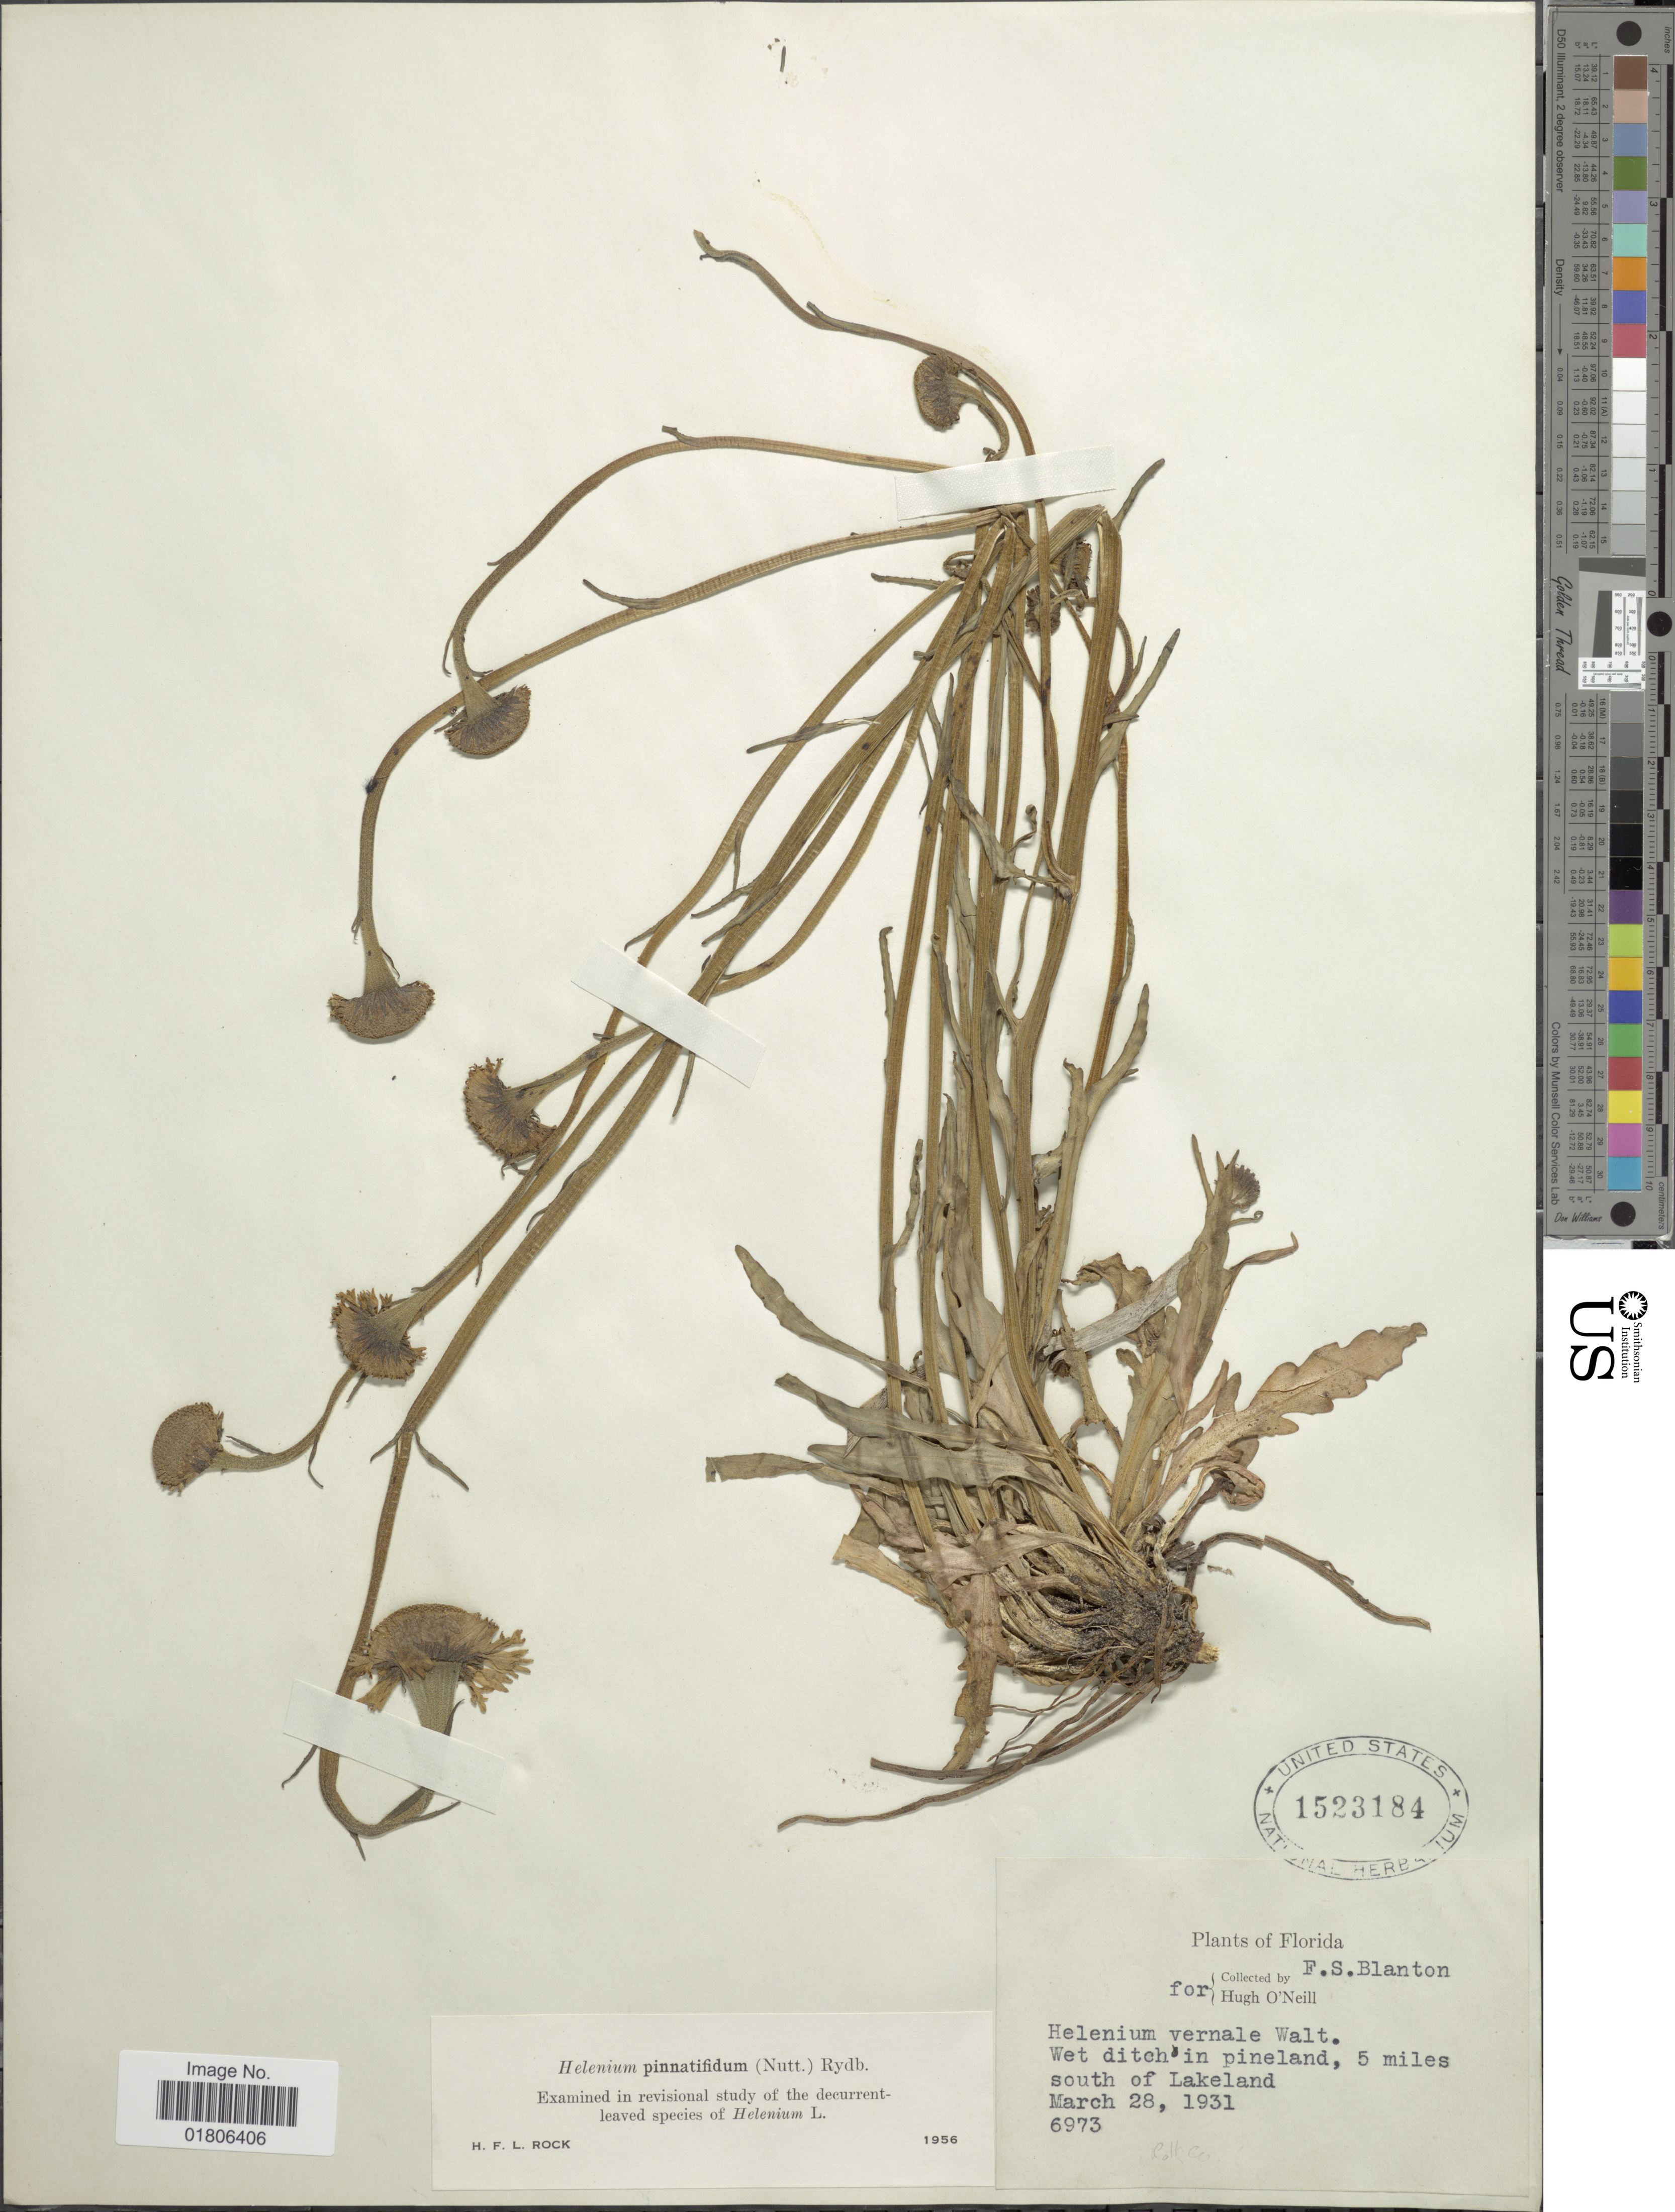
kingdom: Plantae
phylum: Tracheophyta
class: Magnoliopsida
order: Asterales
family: Asteraceae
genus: Helenium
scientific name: Helenium pinnatifidum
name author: (Schwein. ex Nutt.) Rydb.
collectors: F. S. Blanton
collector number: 6973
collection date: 1931-03-28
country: United States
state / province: Florida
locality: Wet ditch in pineland, 5 miles south of Lakeland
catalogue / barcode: US 1523184